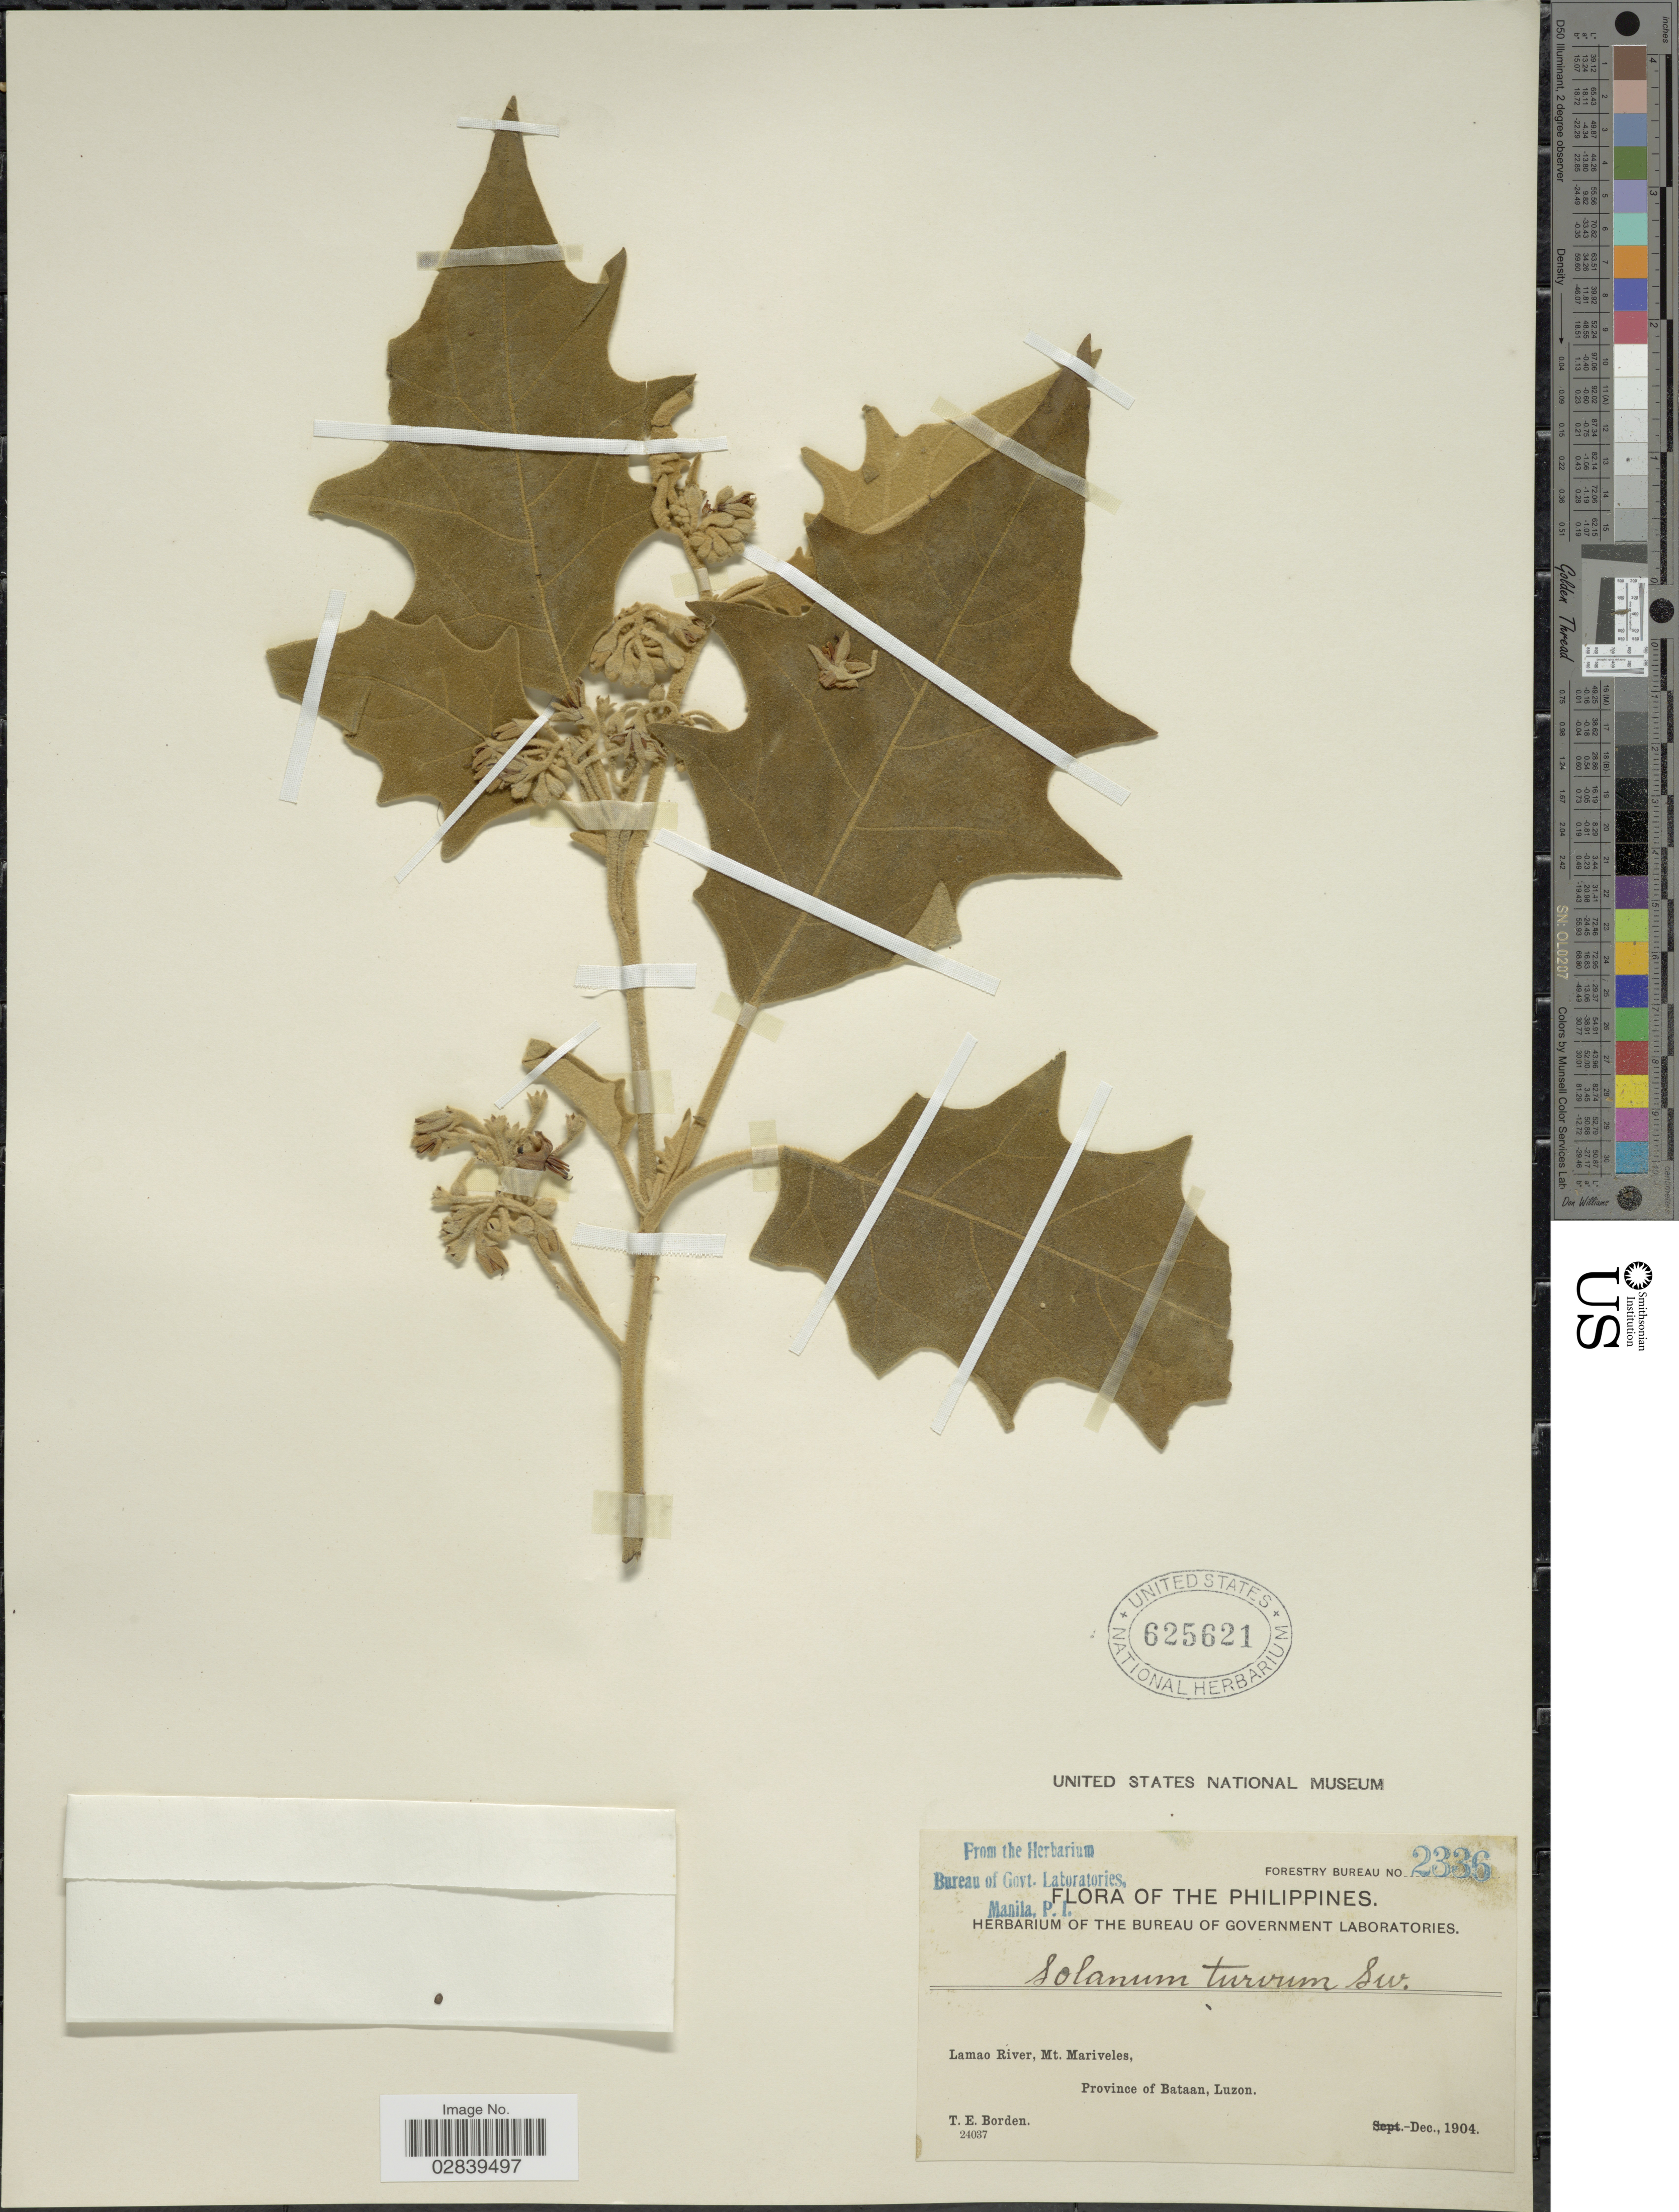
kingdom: Plantae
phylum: Tracheophyta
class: Magnoliopsida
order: Solanales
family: Solanaceae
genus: Solanum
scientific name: Solanum torvum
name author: Sw.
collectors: T. E. Borden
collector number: Forestry Bureau 2336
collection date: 1904-12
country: Philippines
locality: Lamao River, Mt. Mariveles, Province of Bataan, Luzon.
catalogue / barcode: US 625621